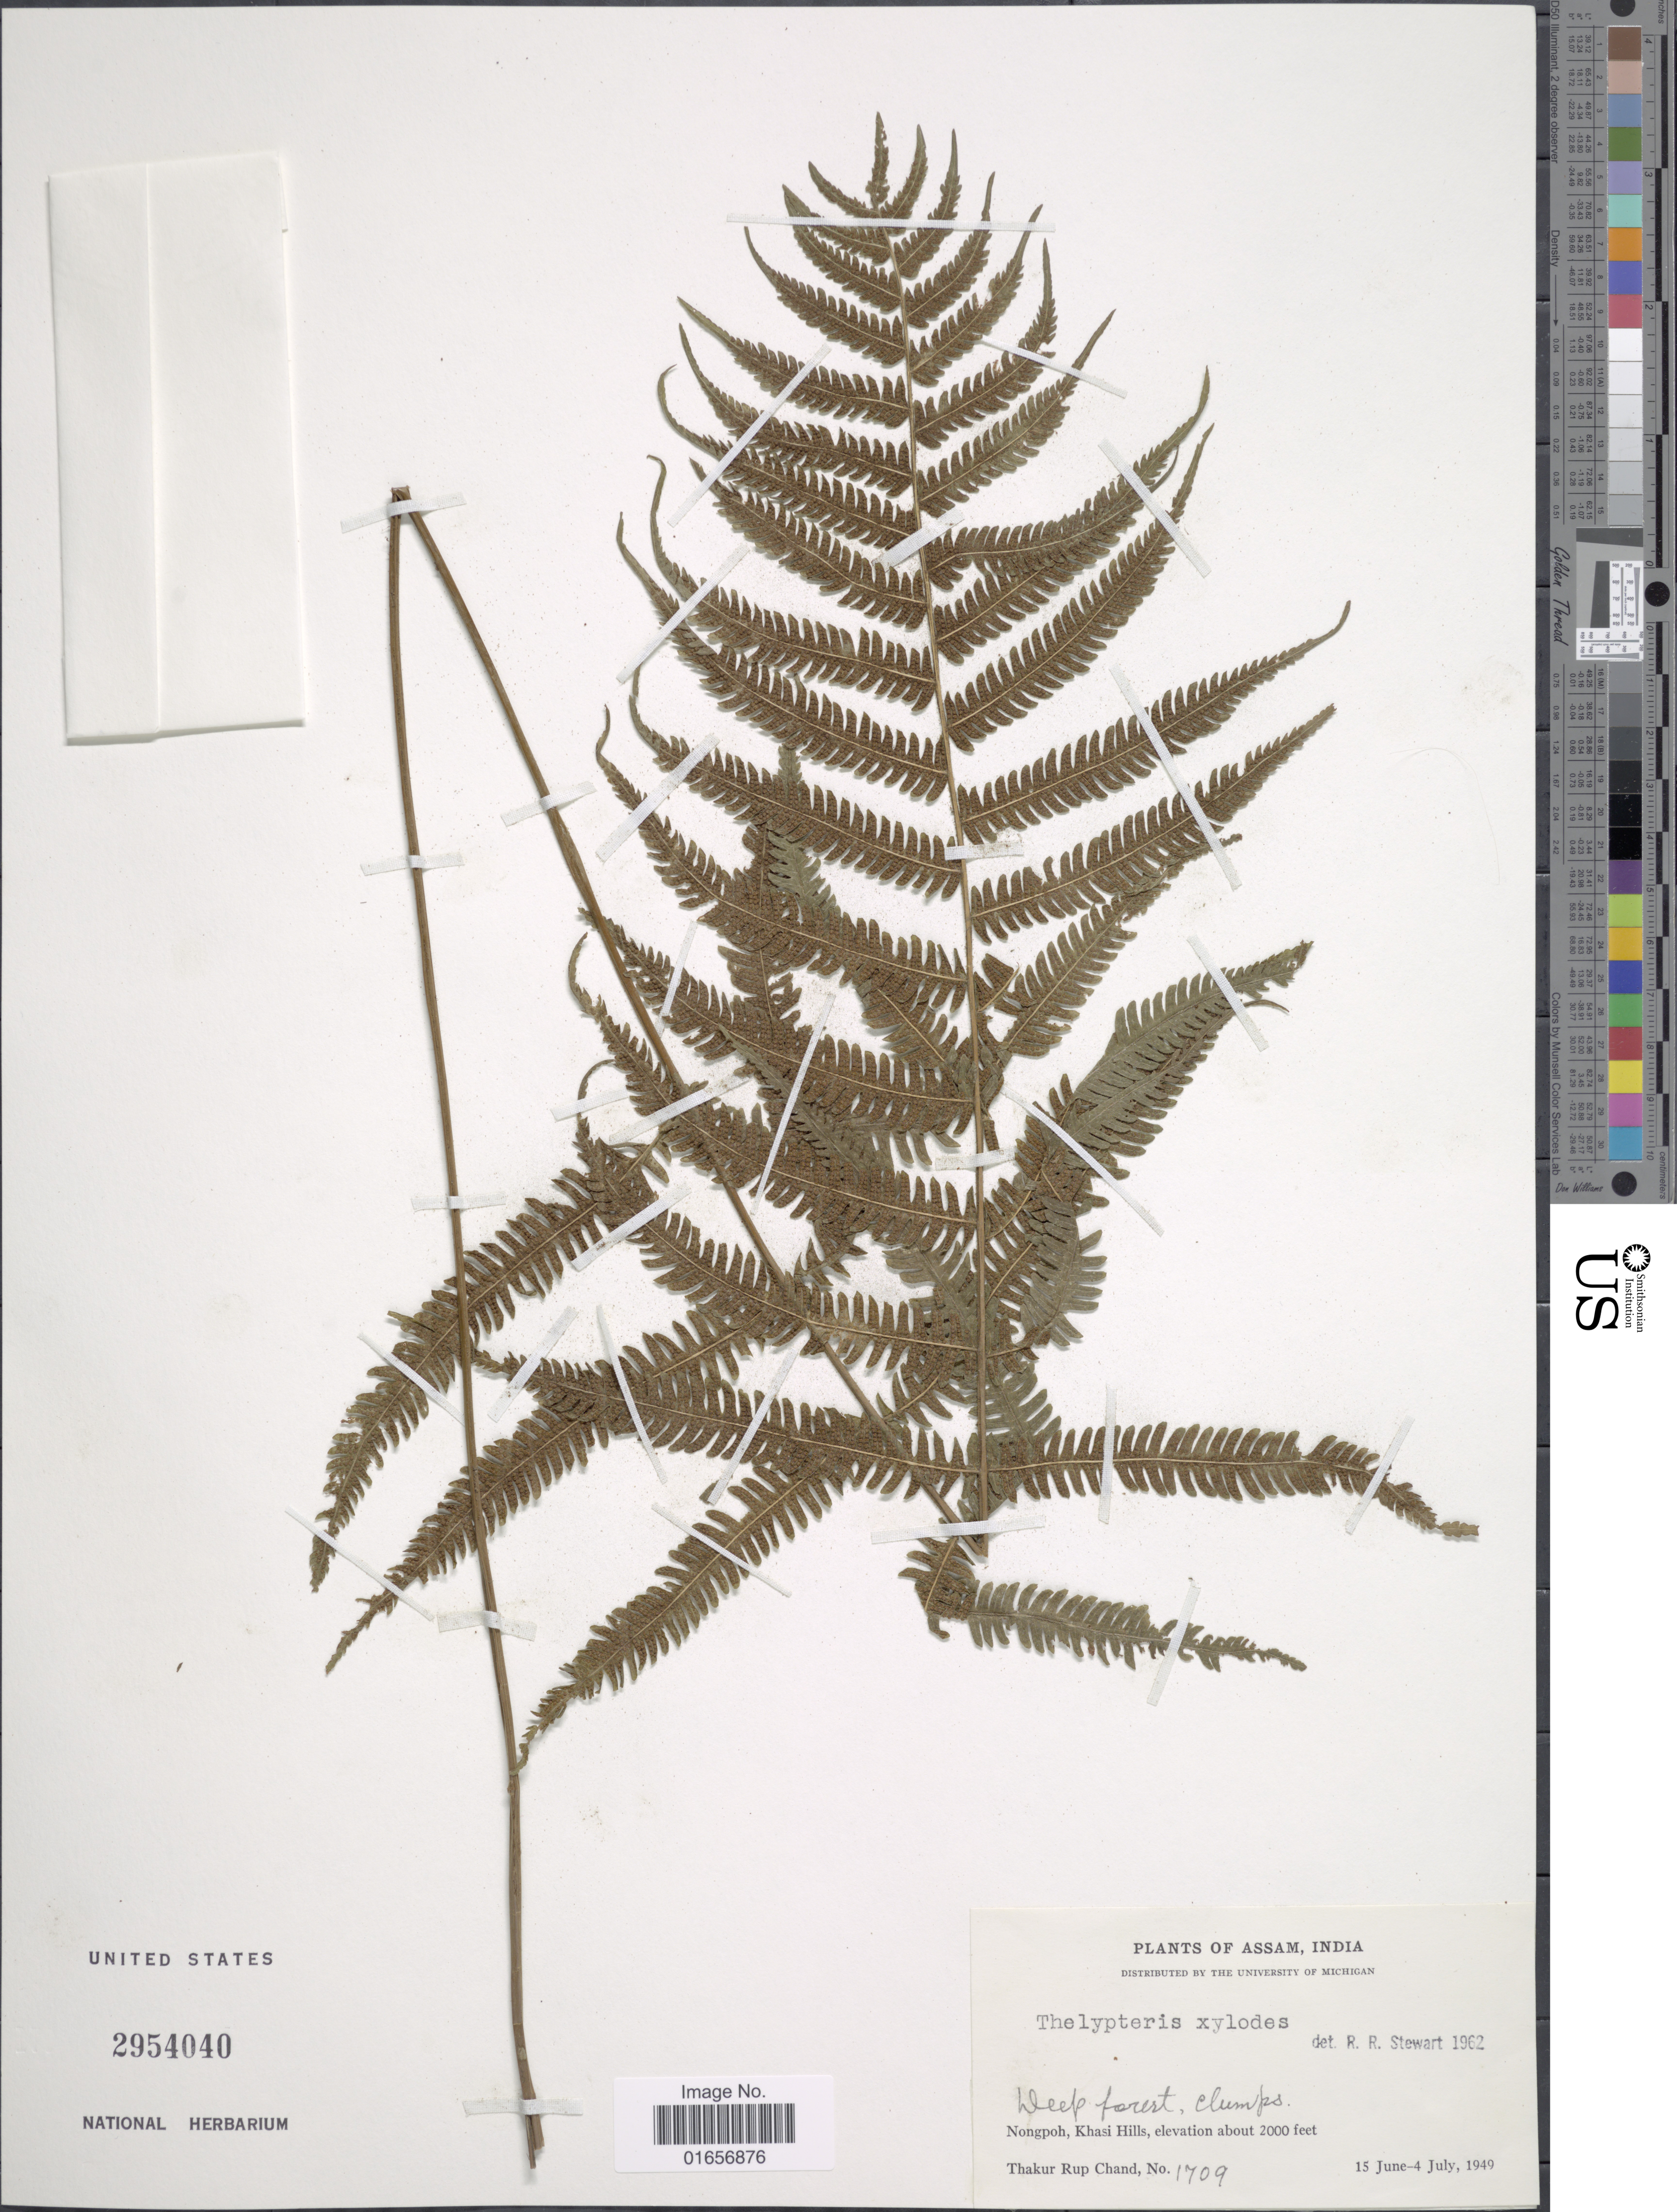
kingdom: Plantae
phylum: Tracheophyta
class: Polypodiopsida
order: Polypodiales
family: Thelypteridaceae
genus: Pseudocyclosorus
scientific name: Pseudocyclosorus tylodes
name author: (Kunze) Ching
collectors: T. R. Chand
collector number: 1709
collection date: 1949-06-15/1949-07-04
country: India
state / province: Meghalaya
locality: Nongpoh, Khasi Hills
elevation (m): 610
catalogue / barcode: US 2954040